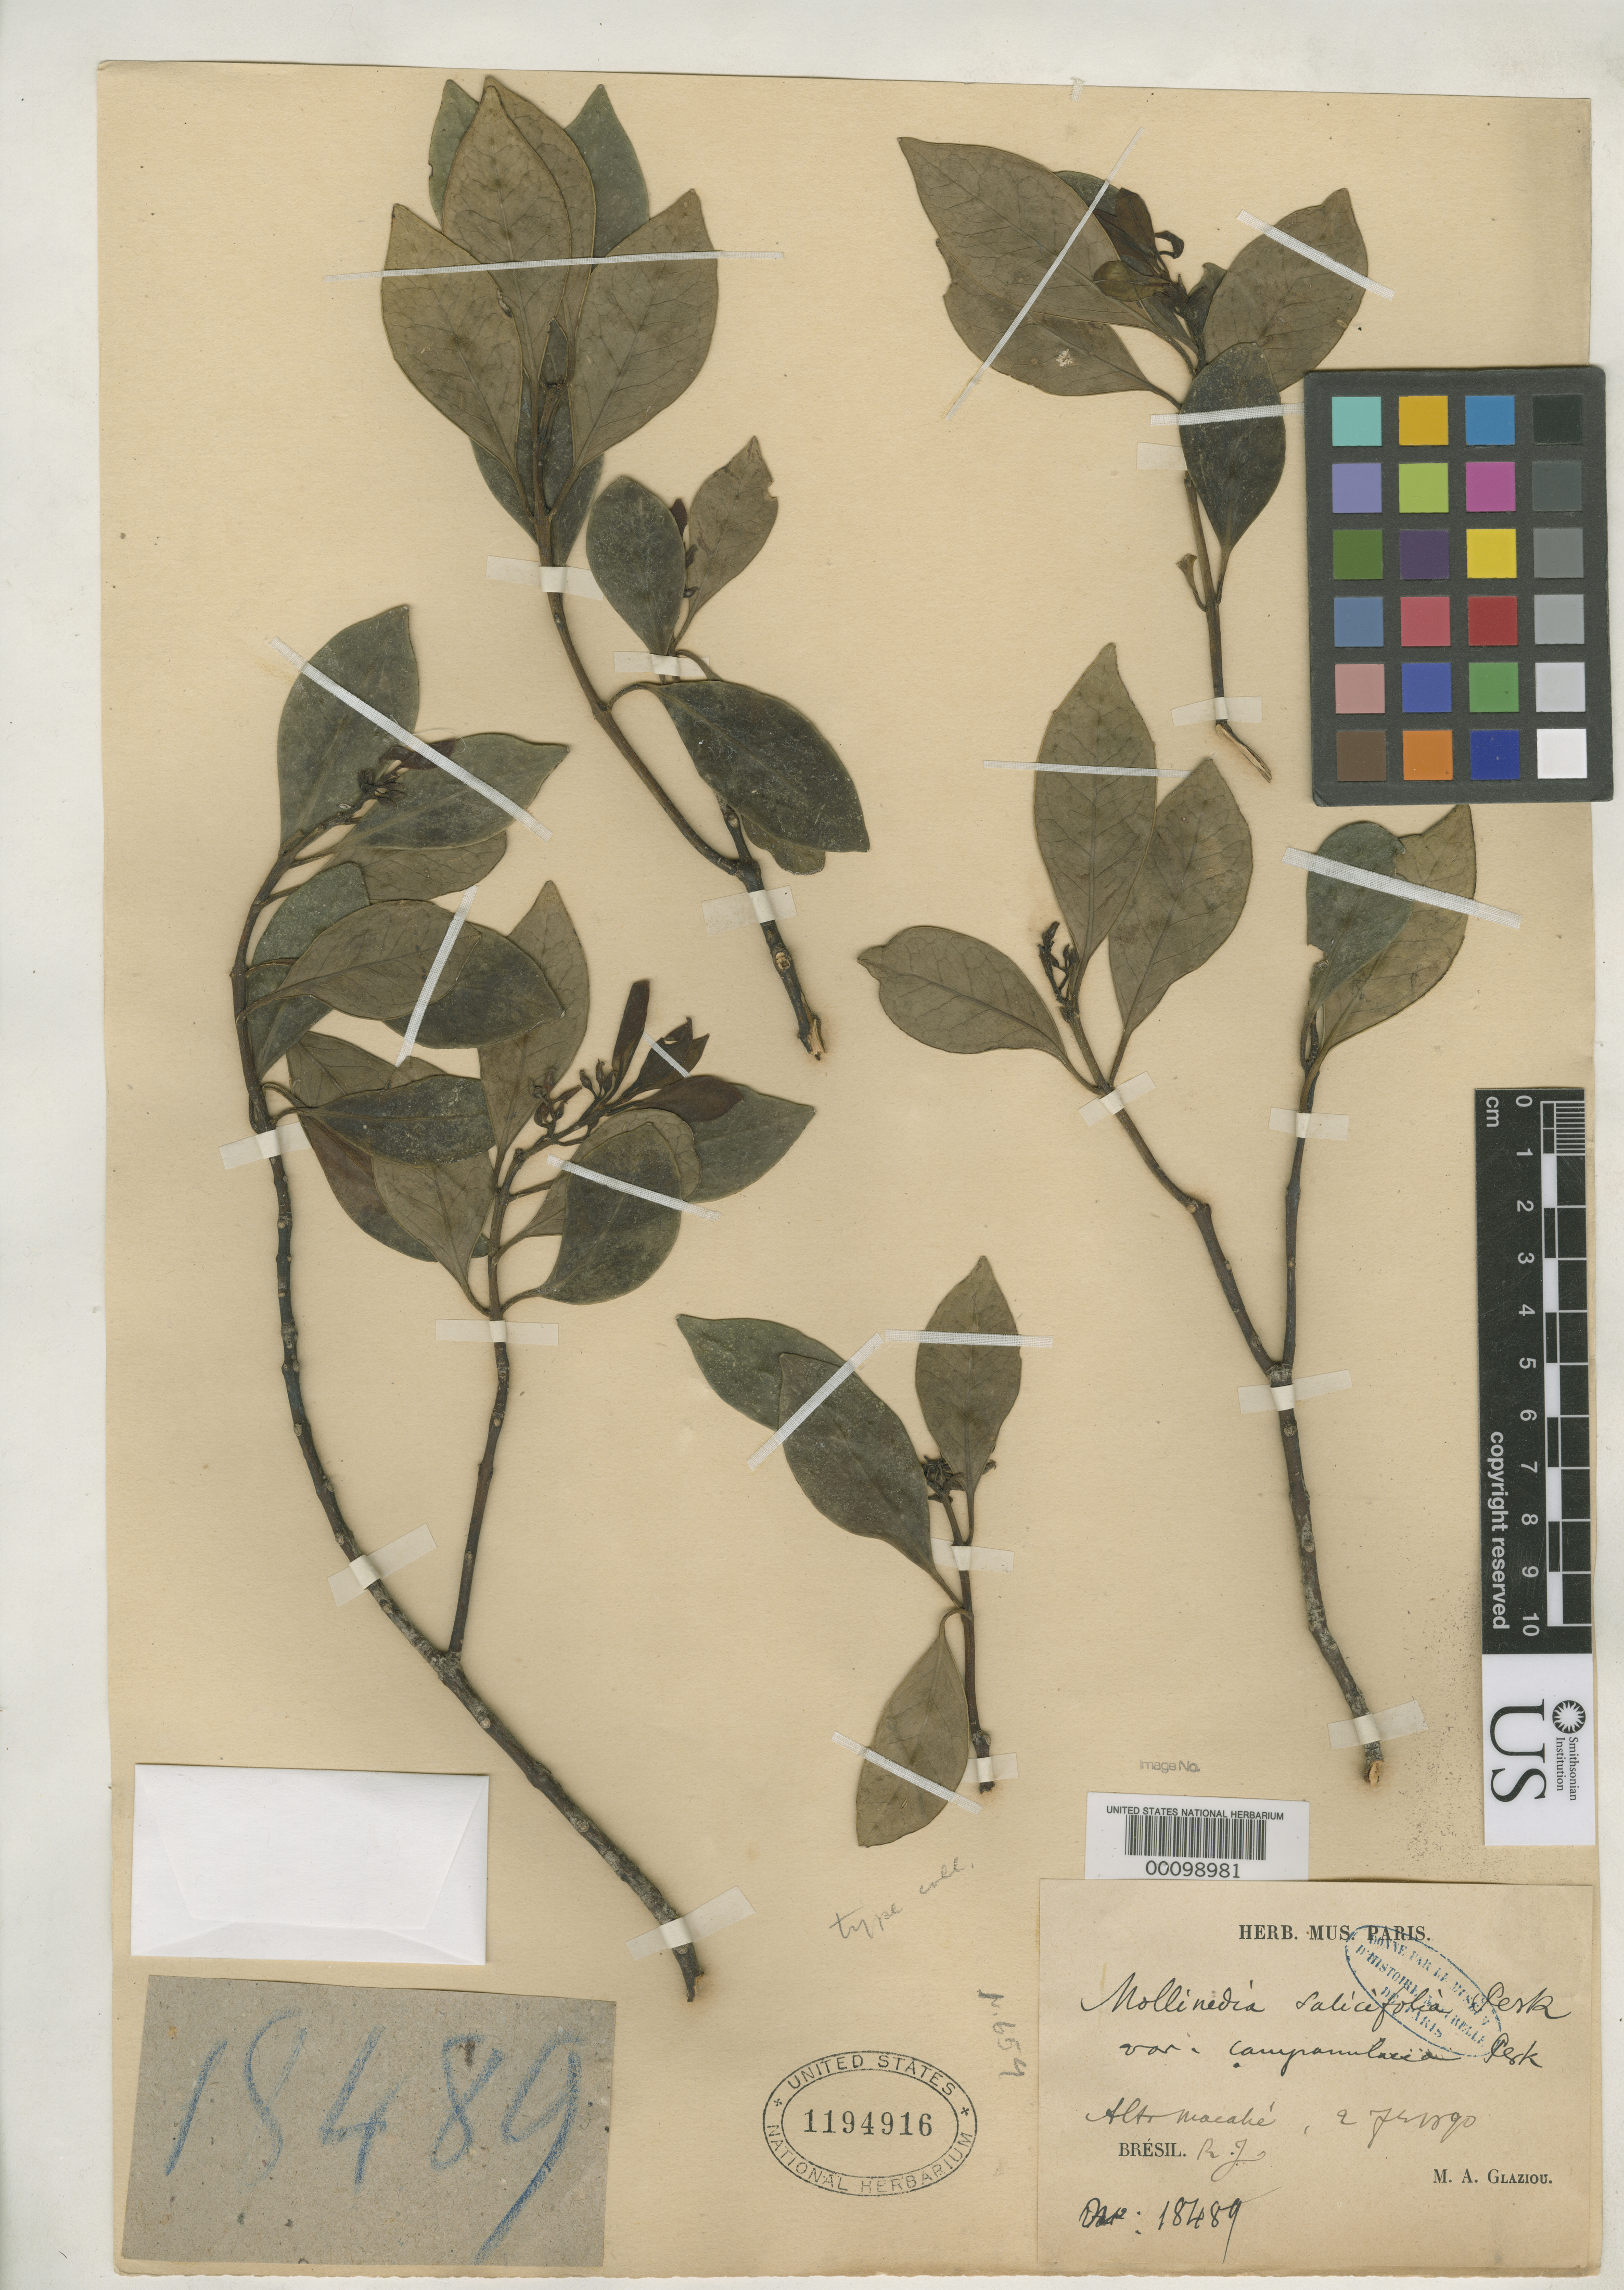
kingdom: Plantae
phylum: Tracheophyta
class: Magnoliopsida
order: Laurales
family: Monimiaceae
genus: Mollinedia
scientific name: Mollinedia salicifolia var. campanulacea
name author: Perkins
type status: Isotype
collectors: A. F. M. Glaziou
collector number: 18489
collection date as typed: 02 --- 1890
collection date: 1890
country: Brazil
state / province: Rio de Janeiro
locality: Alto Macabe.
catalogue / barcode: US 1194916